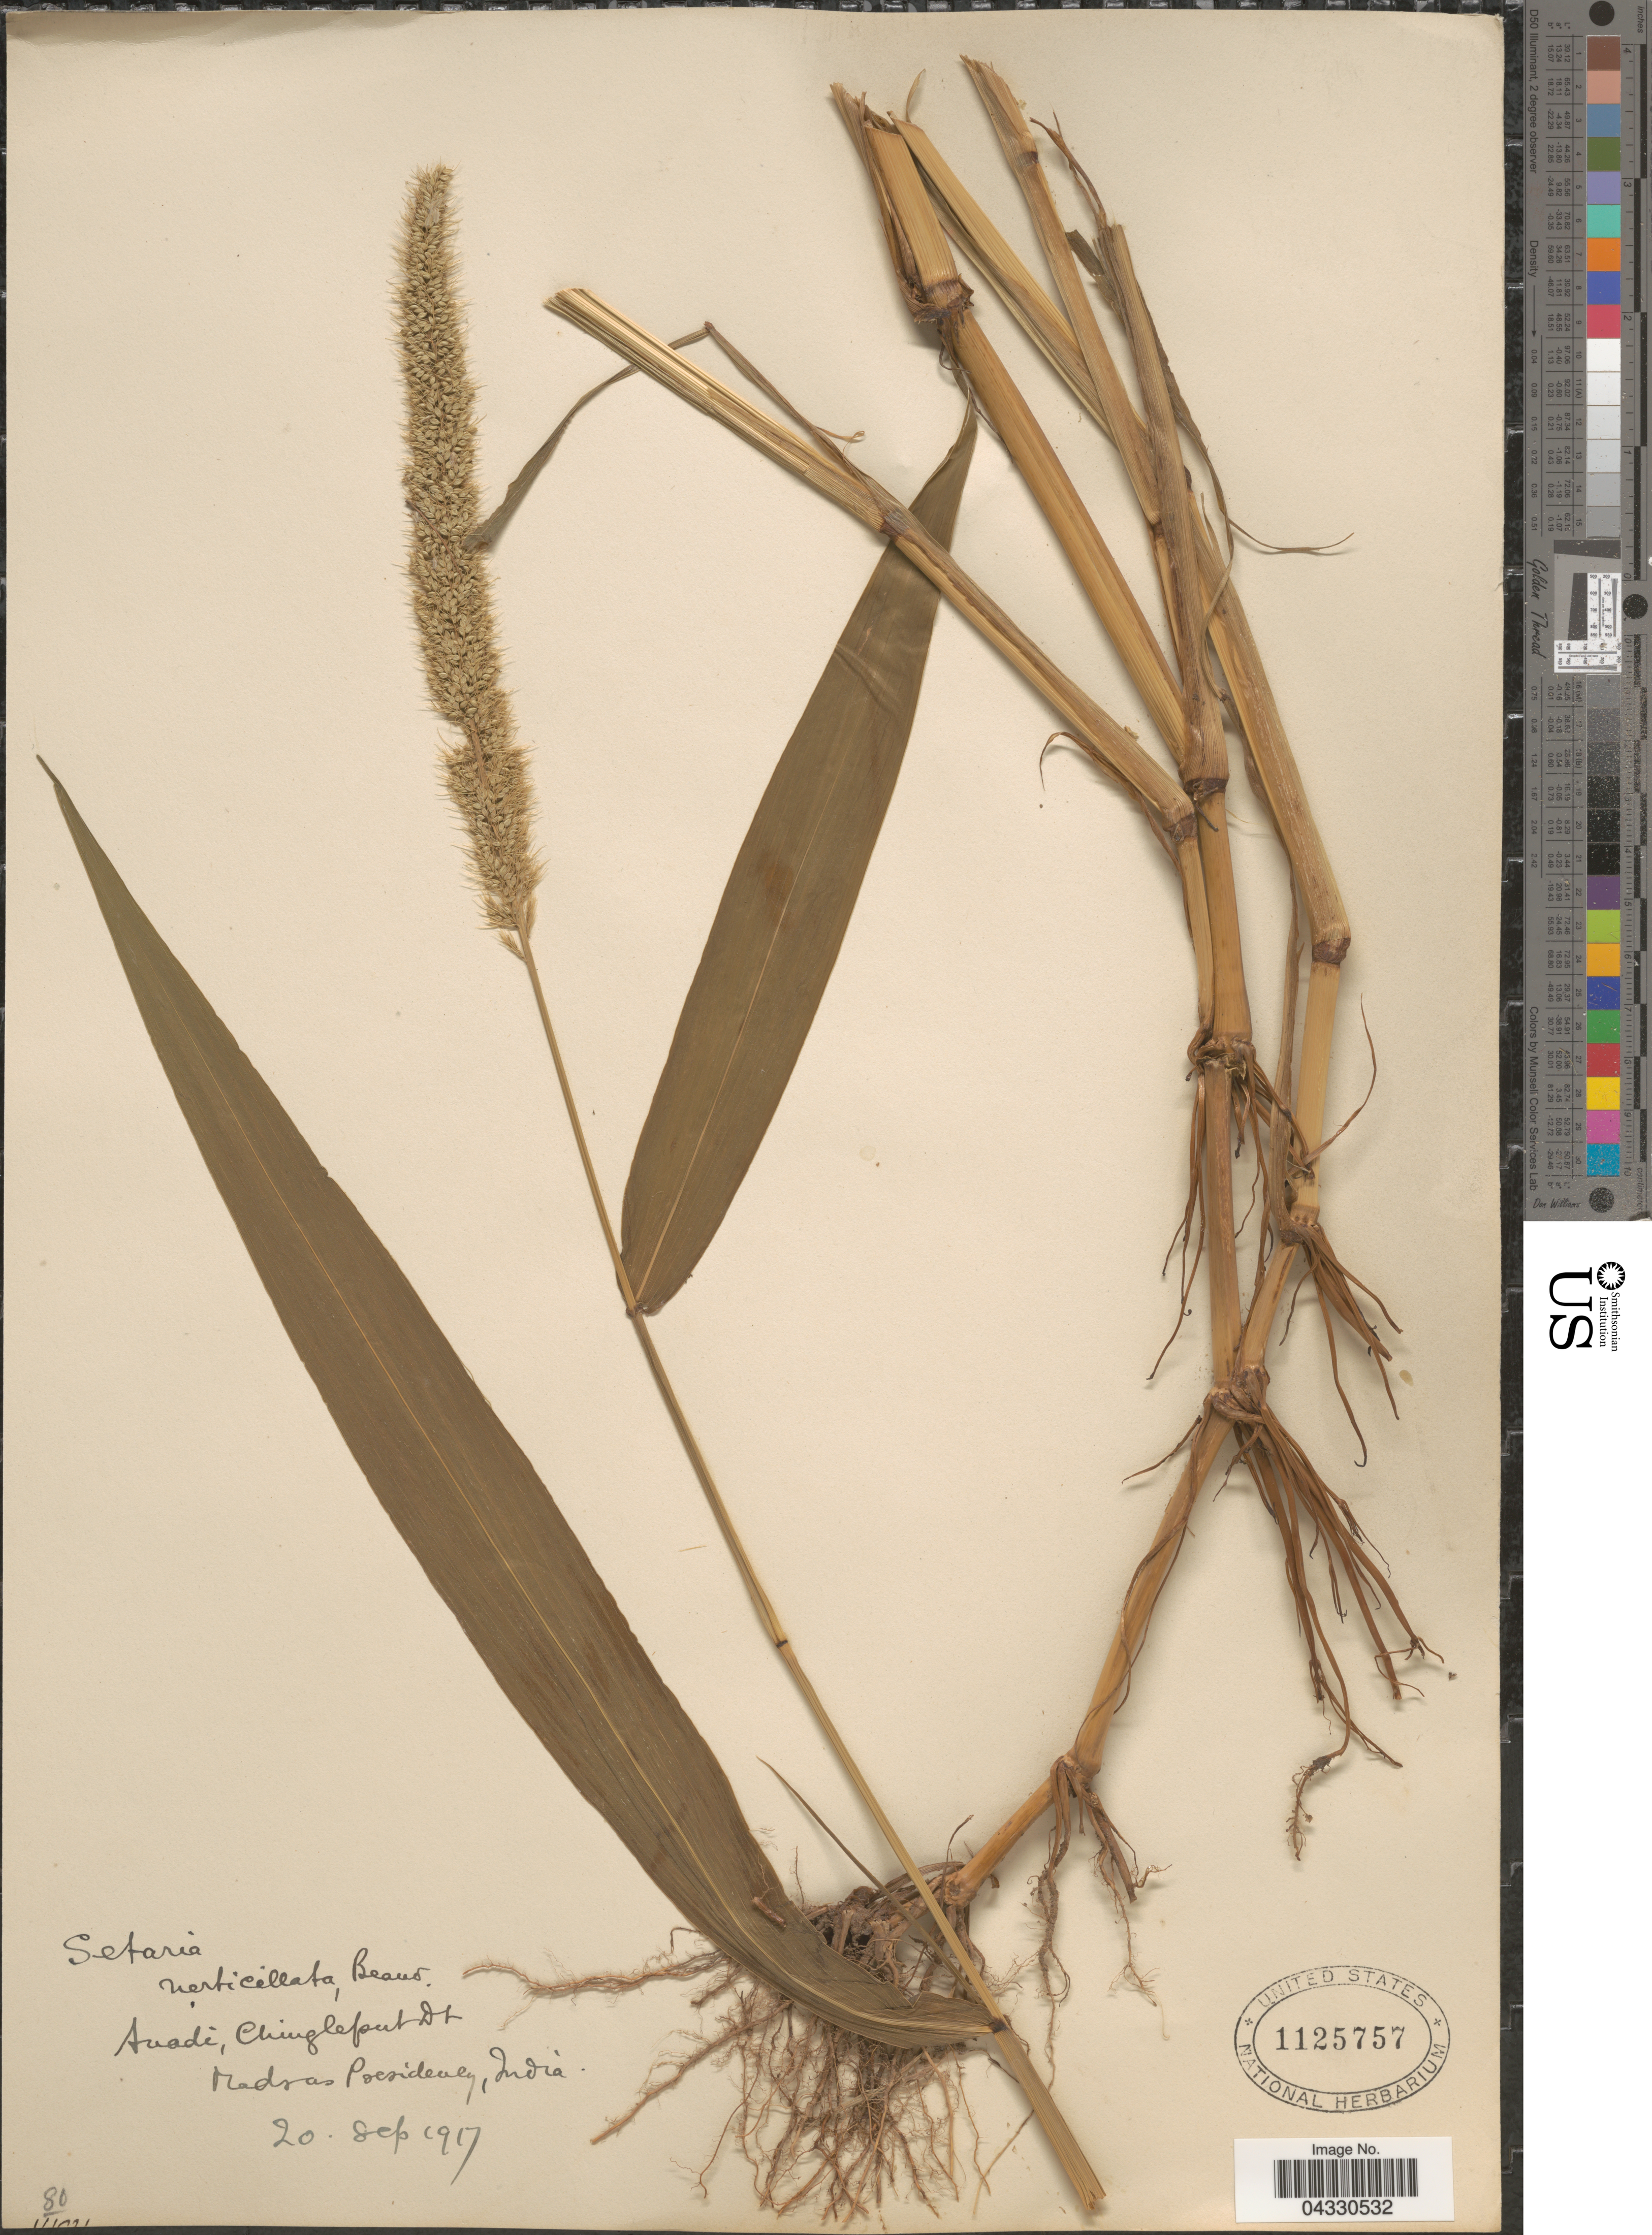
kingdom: Plantae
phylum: Tracheophyta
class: Liliopsida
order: Poales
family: Poaceae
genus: Setaria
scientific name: Setaria verticillata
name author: (L.) P. Beauv.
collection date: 1917-09-20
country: India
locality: Avadi, Chingleput Dt. Madras Presidency.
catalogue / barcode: US 1125757